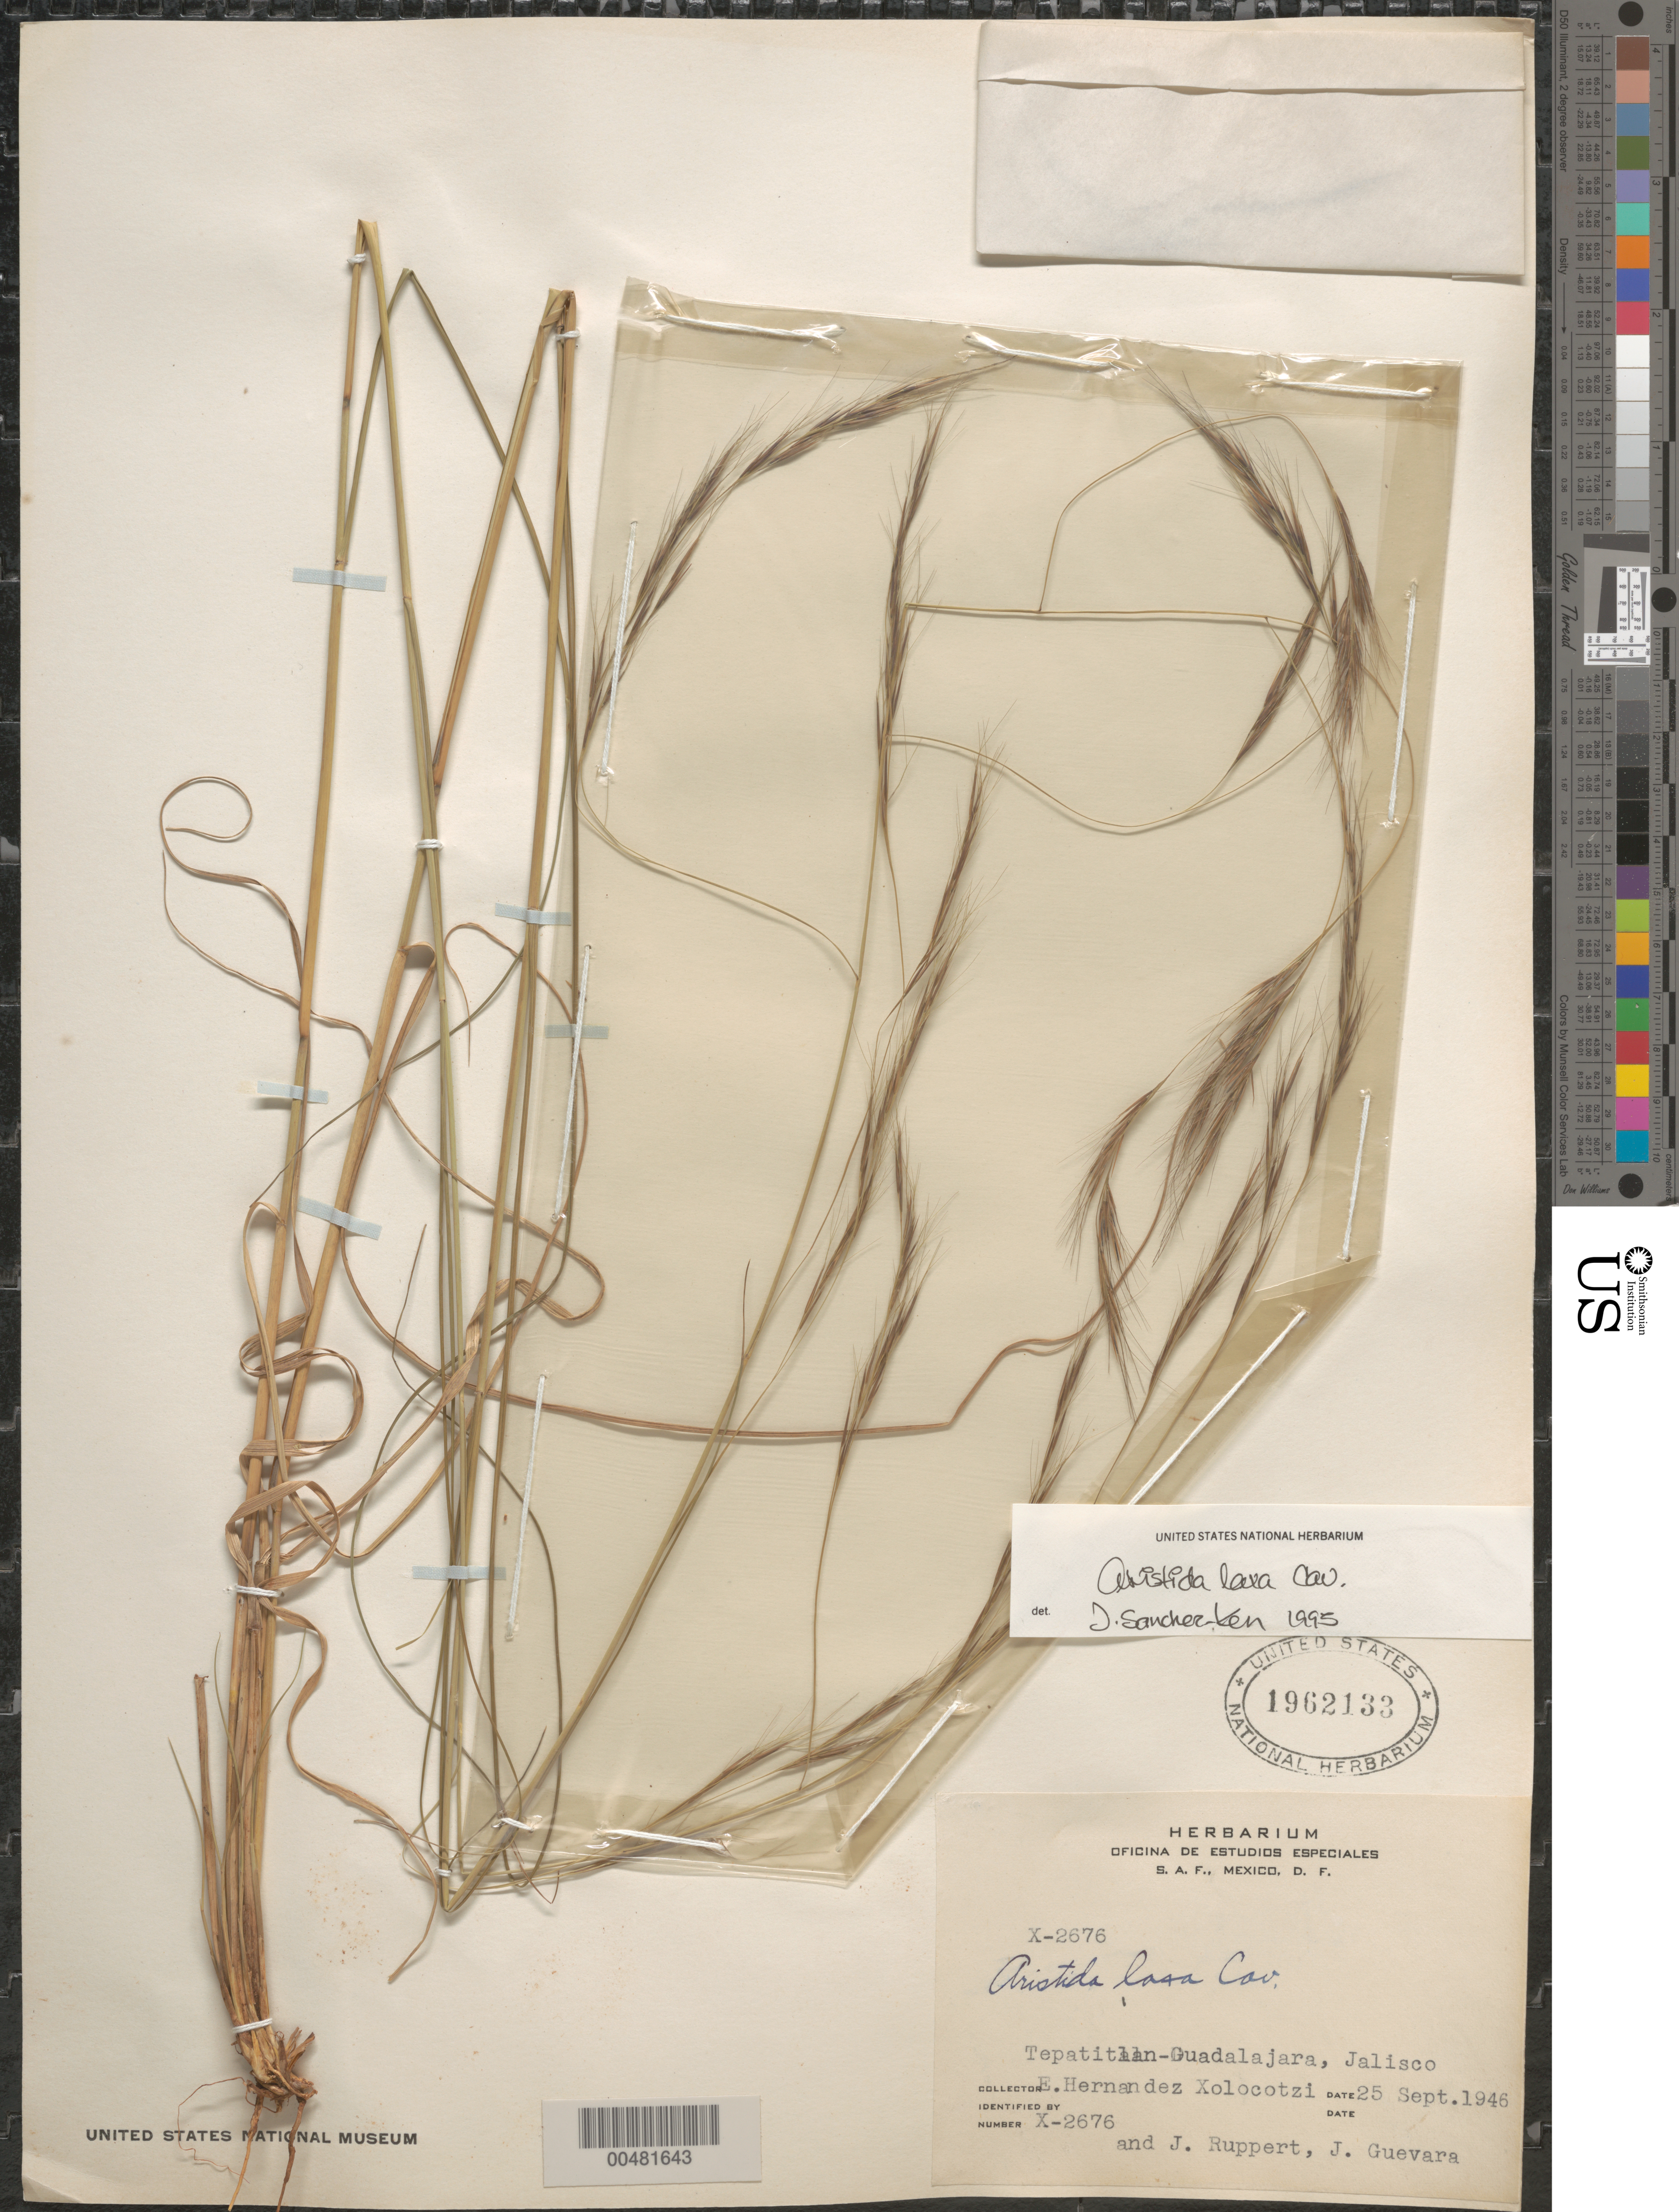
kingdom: Plantae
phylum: Tracheophyta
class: Liliopsida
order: Poales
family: Poaceae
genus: Aristida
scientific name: Aristida laxa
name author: Cav.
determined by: Sánchez-Ken, J. G.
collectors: E. I. Hernández-X., J. Ruppert & J. Guevara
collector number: X-2676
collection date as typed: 25 Sep 1946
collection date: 1946-09-25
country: Mexico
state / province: Jalisco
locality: Tepatitlan-Guadalajara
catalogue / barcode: US 1962133